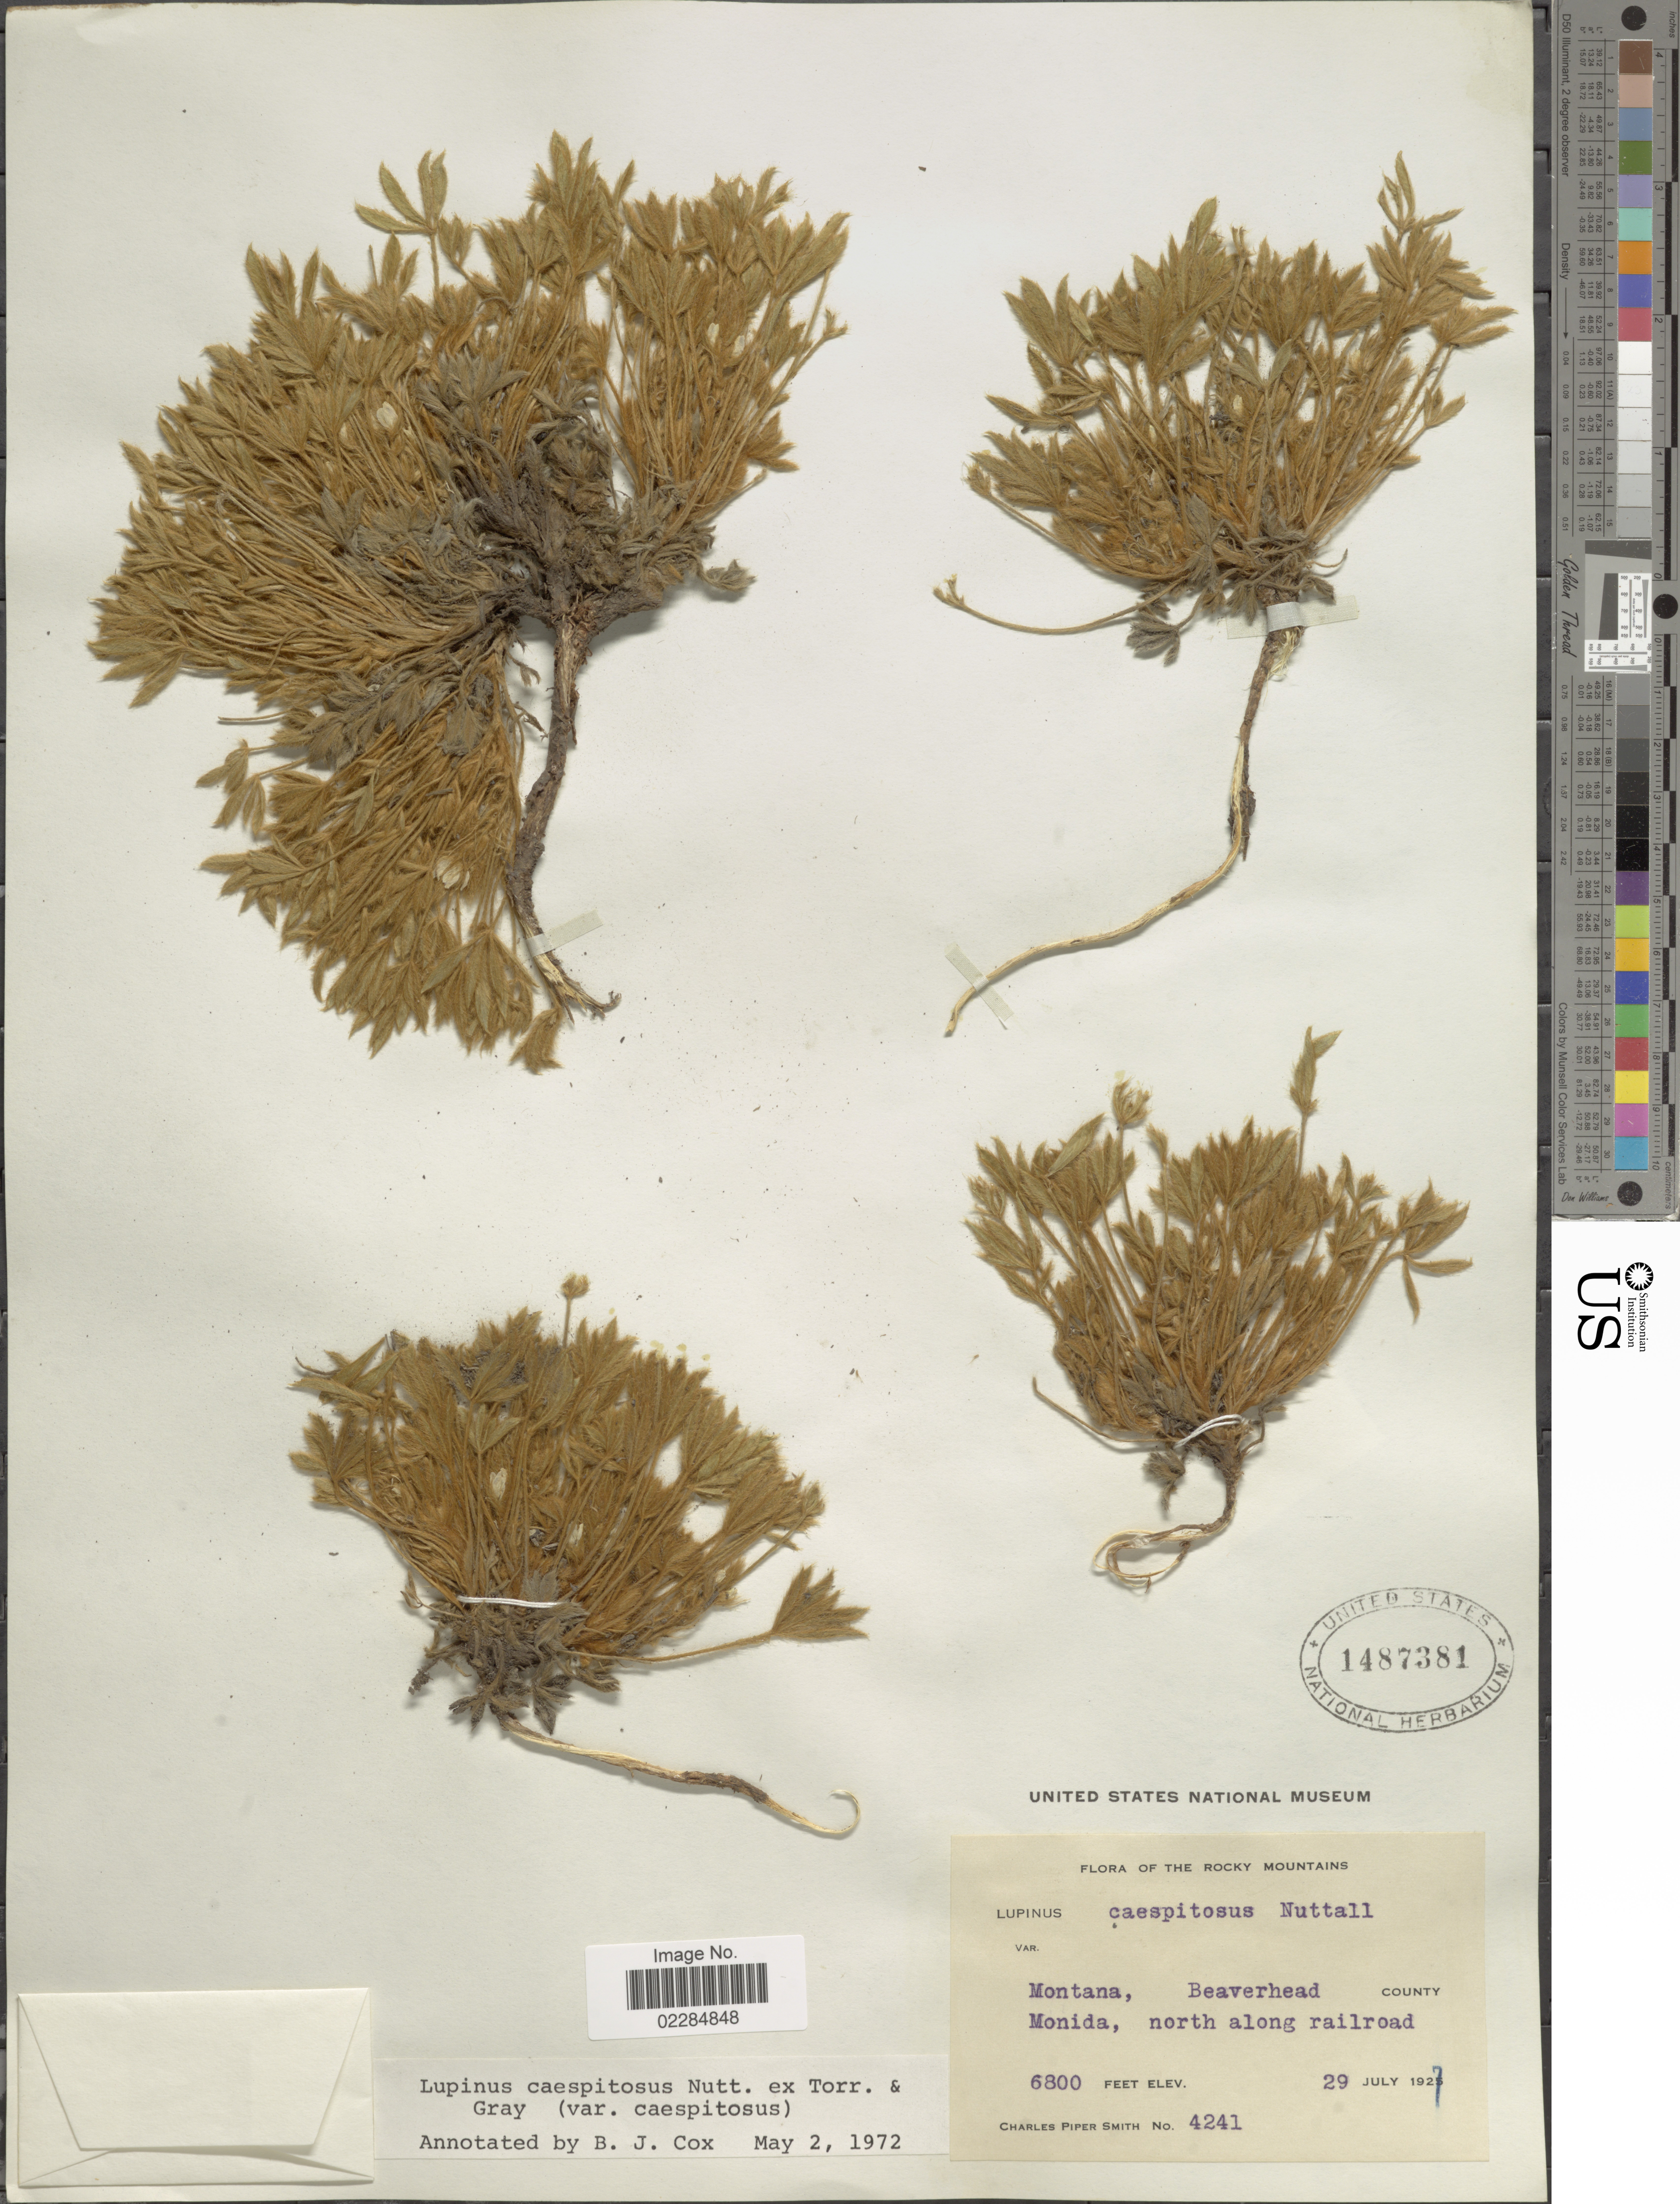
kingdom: Plantae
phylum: Tracheophyta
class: Magnoliopsida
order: Fabales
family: Fabaceae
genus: Lupinus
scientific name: Lupinus caespitosus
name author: Nutt.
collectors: C. P. Smith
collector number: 4241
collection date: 1927-07-29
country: United States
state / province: Montana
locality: Rocky Mountains. Montana, BeaverheadCounty. Monida, north along rail road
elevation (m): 2073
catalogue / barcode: US 1487381